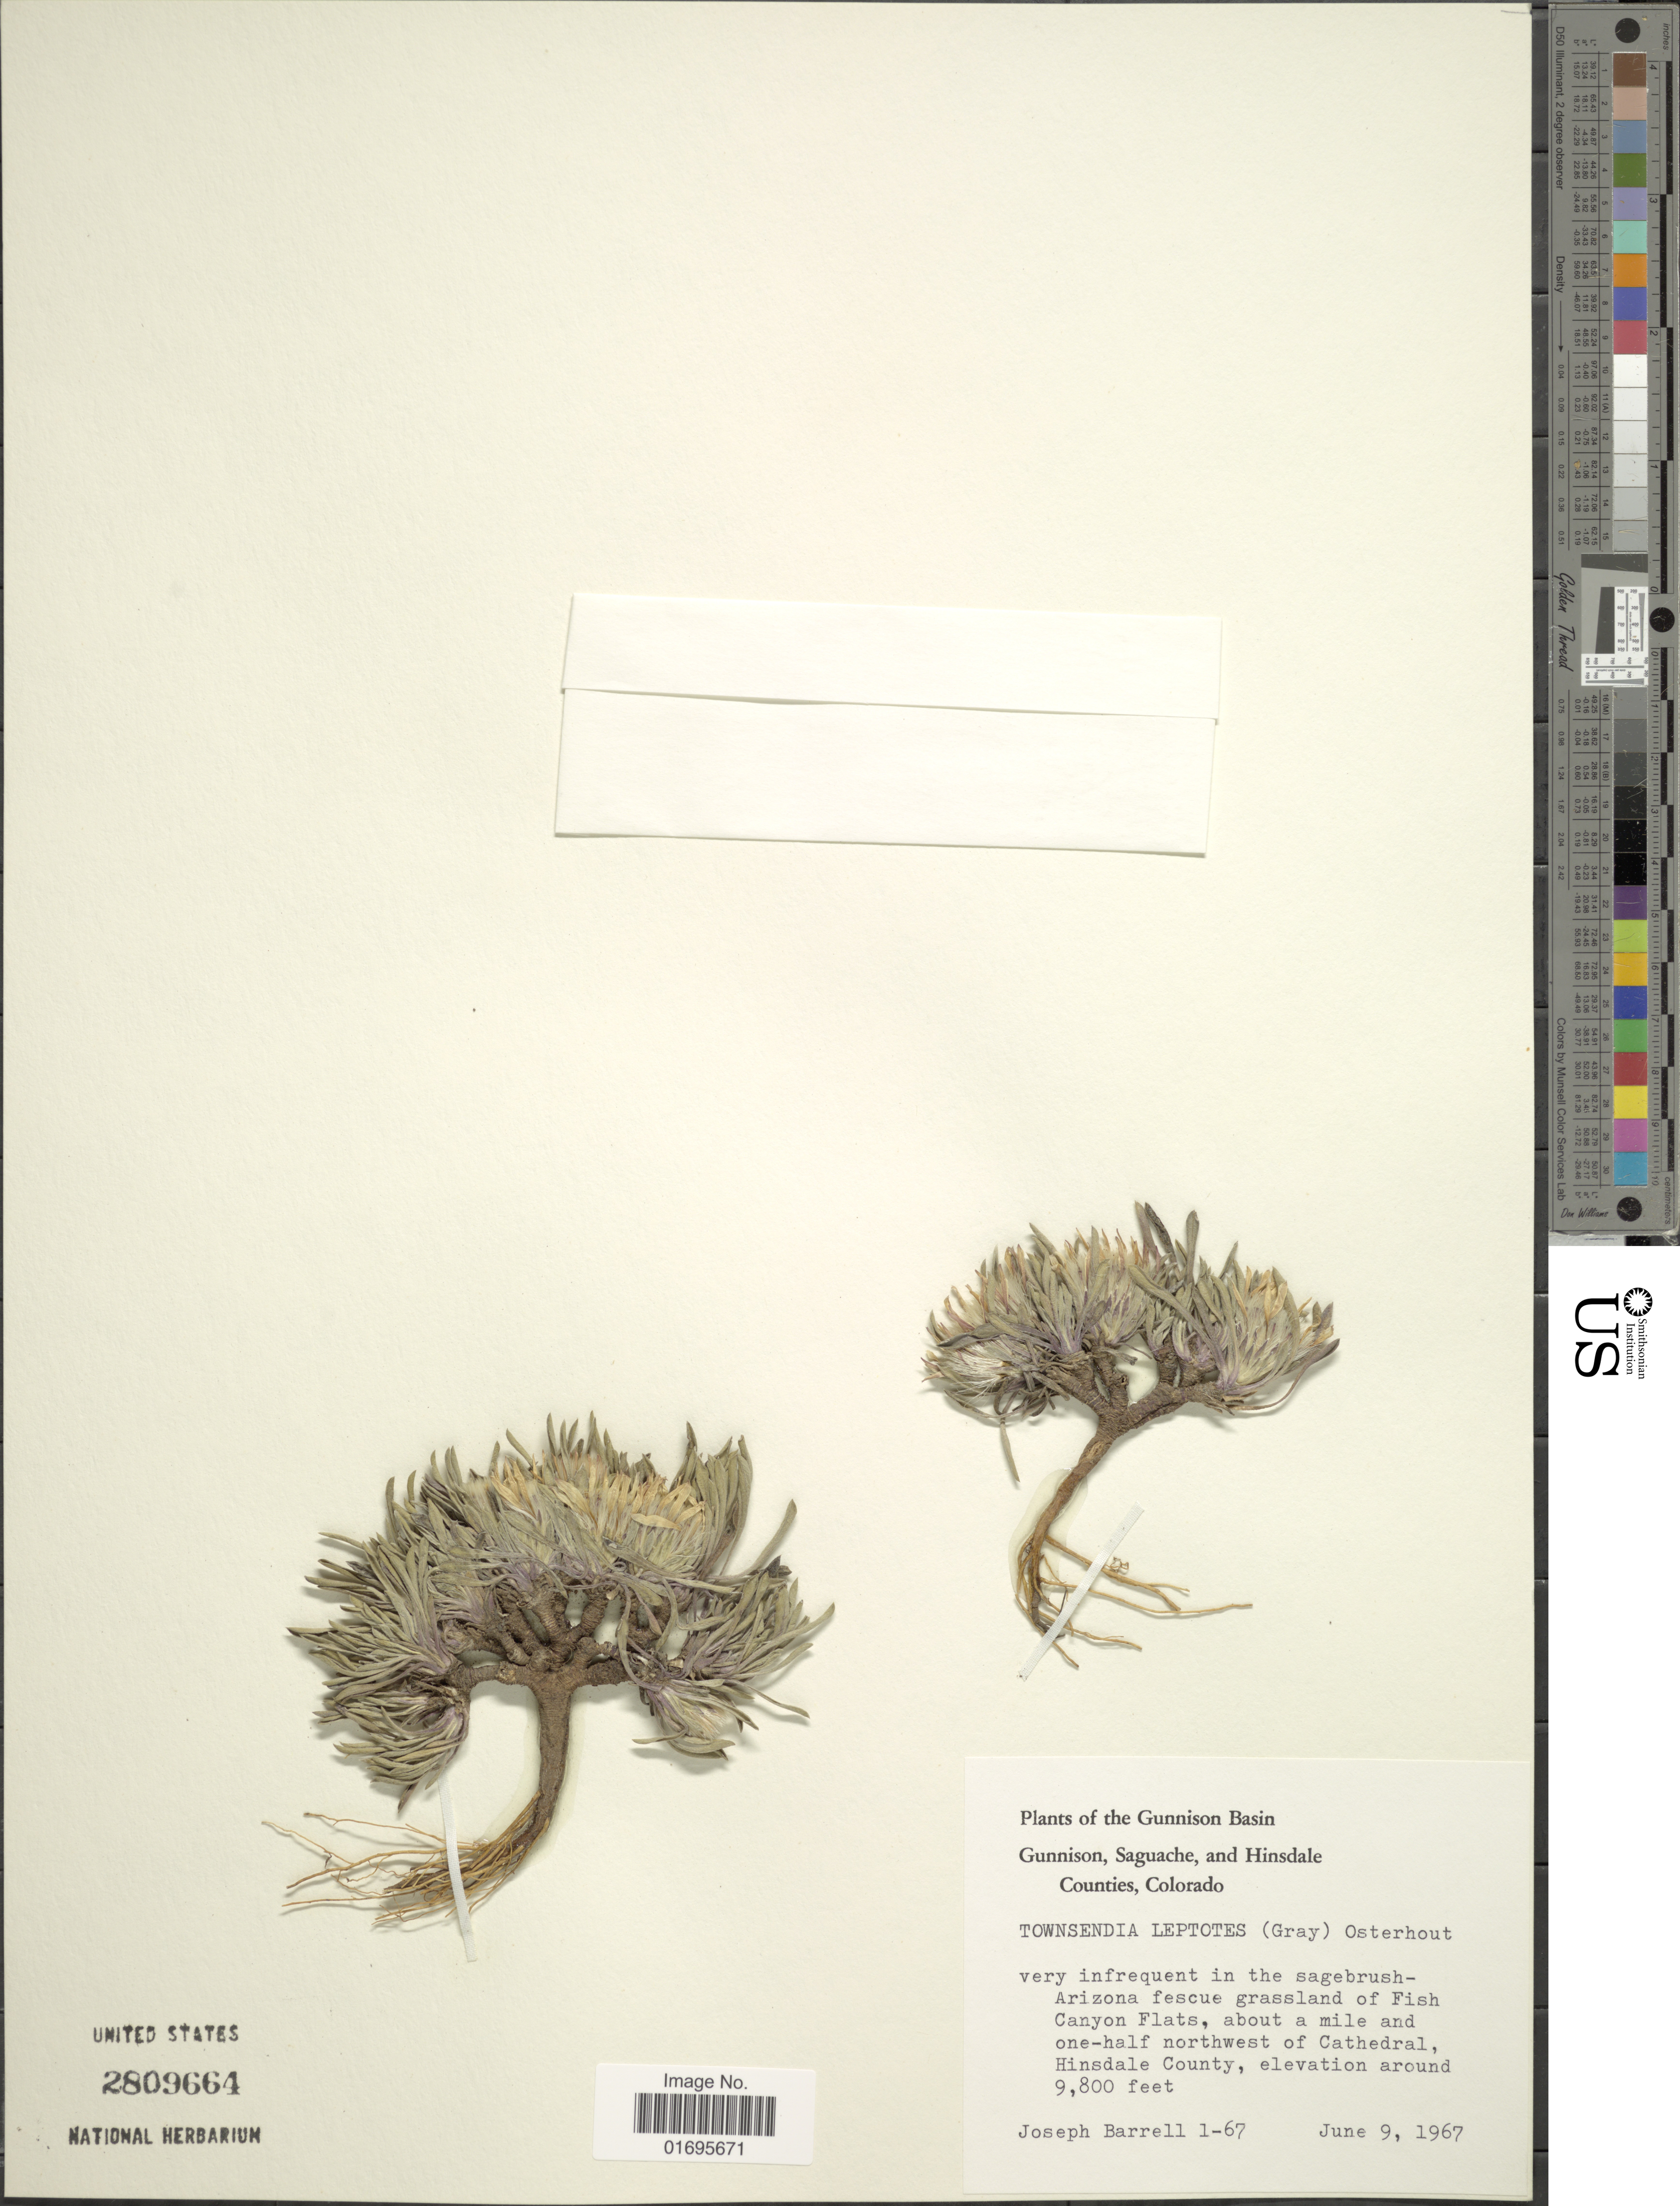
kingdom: Plantae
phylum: Tracheophyta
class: Magnoliopsida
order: Asterales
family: Asteraceae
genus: Townsendia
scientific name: Townsendia leptotes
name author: (A. Gray) Osterh.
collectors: J. Barrell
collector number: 1-67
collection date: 1967-06-09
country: United States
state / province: Colorado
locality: Gunnison Basin, Gunnison, Saguache, and Hinsdale Counties, very infrequent in the sagebrush- Arizona fescue grassland of Fish Canyon Flats, about a mile and one-half northwest of Cathedral, Hinsdale County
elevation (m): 2987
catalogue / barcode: US 2809664